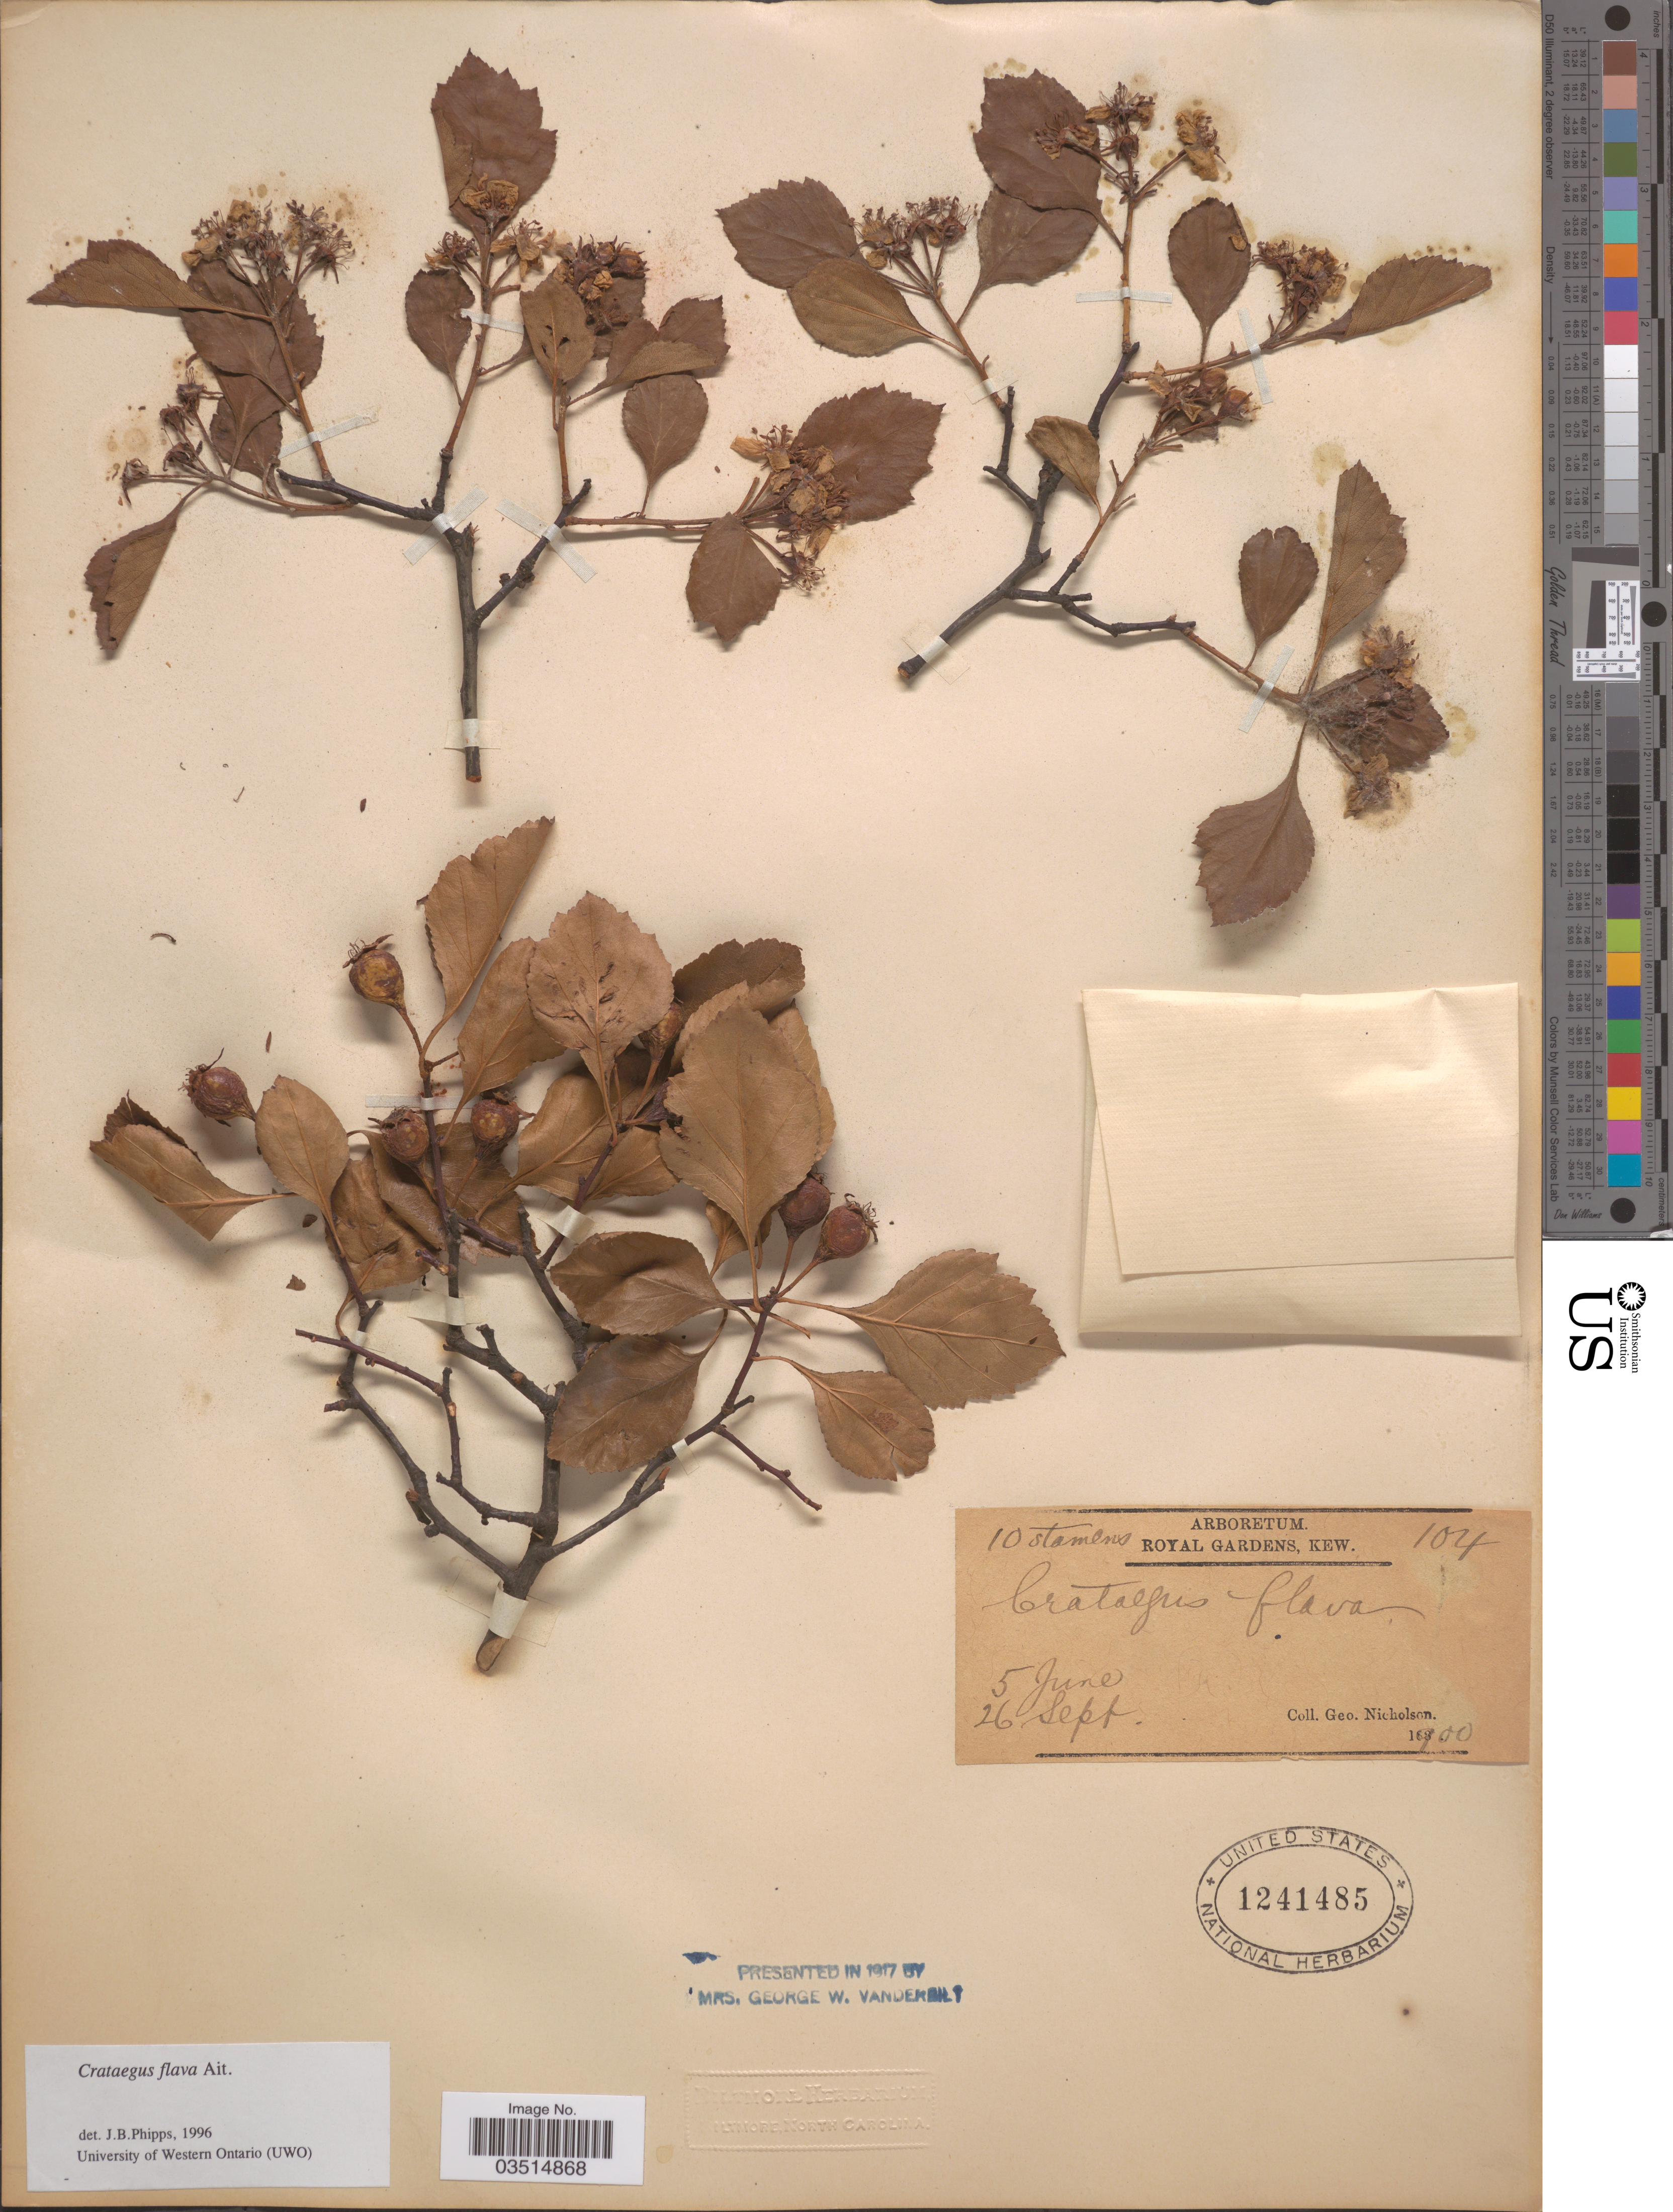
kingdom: Plantae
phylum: Tracheophyta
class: Magnoliopsida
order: Rosales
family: Rosaceae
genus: Crataegus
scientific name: Crataegus flava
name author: Aiton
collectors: G. Nicholson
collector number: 104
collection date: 1900-06-05/1900-09-26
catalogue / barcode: US 1241485